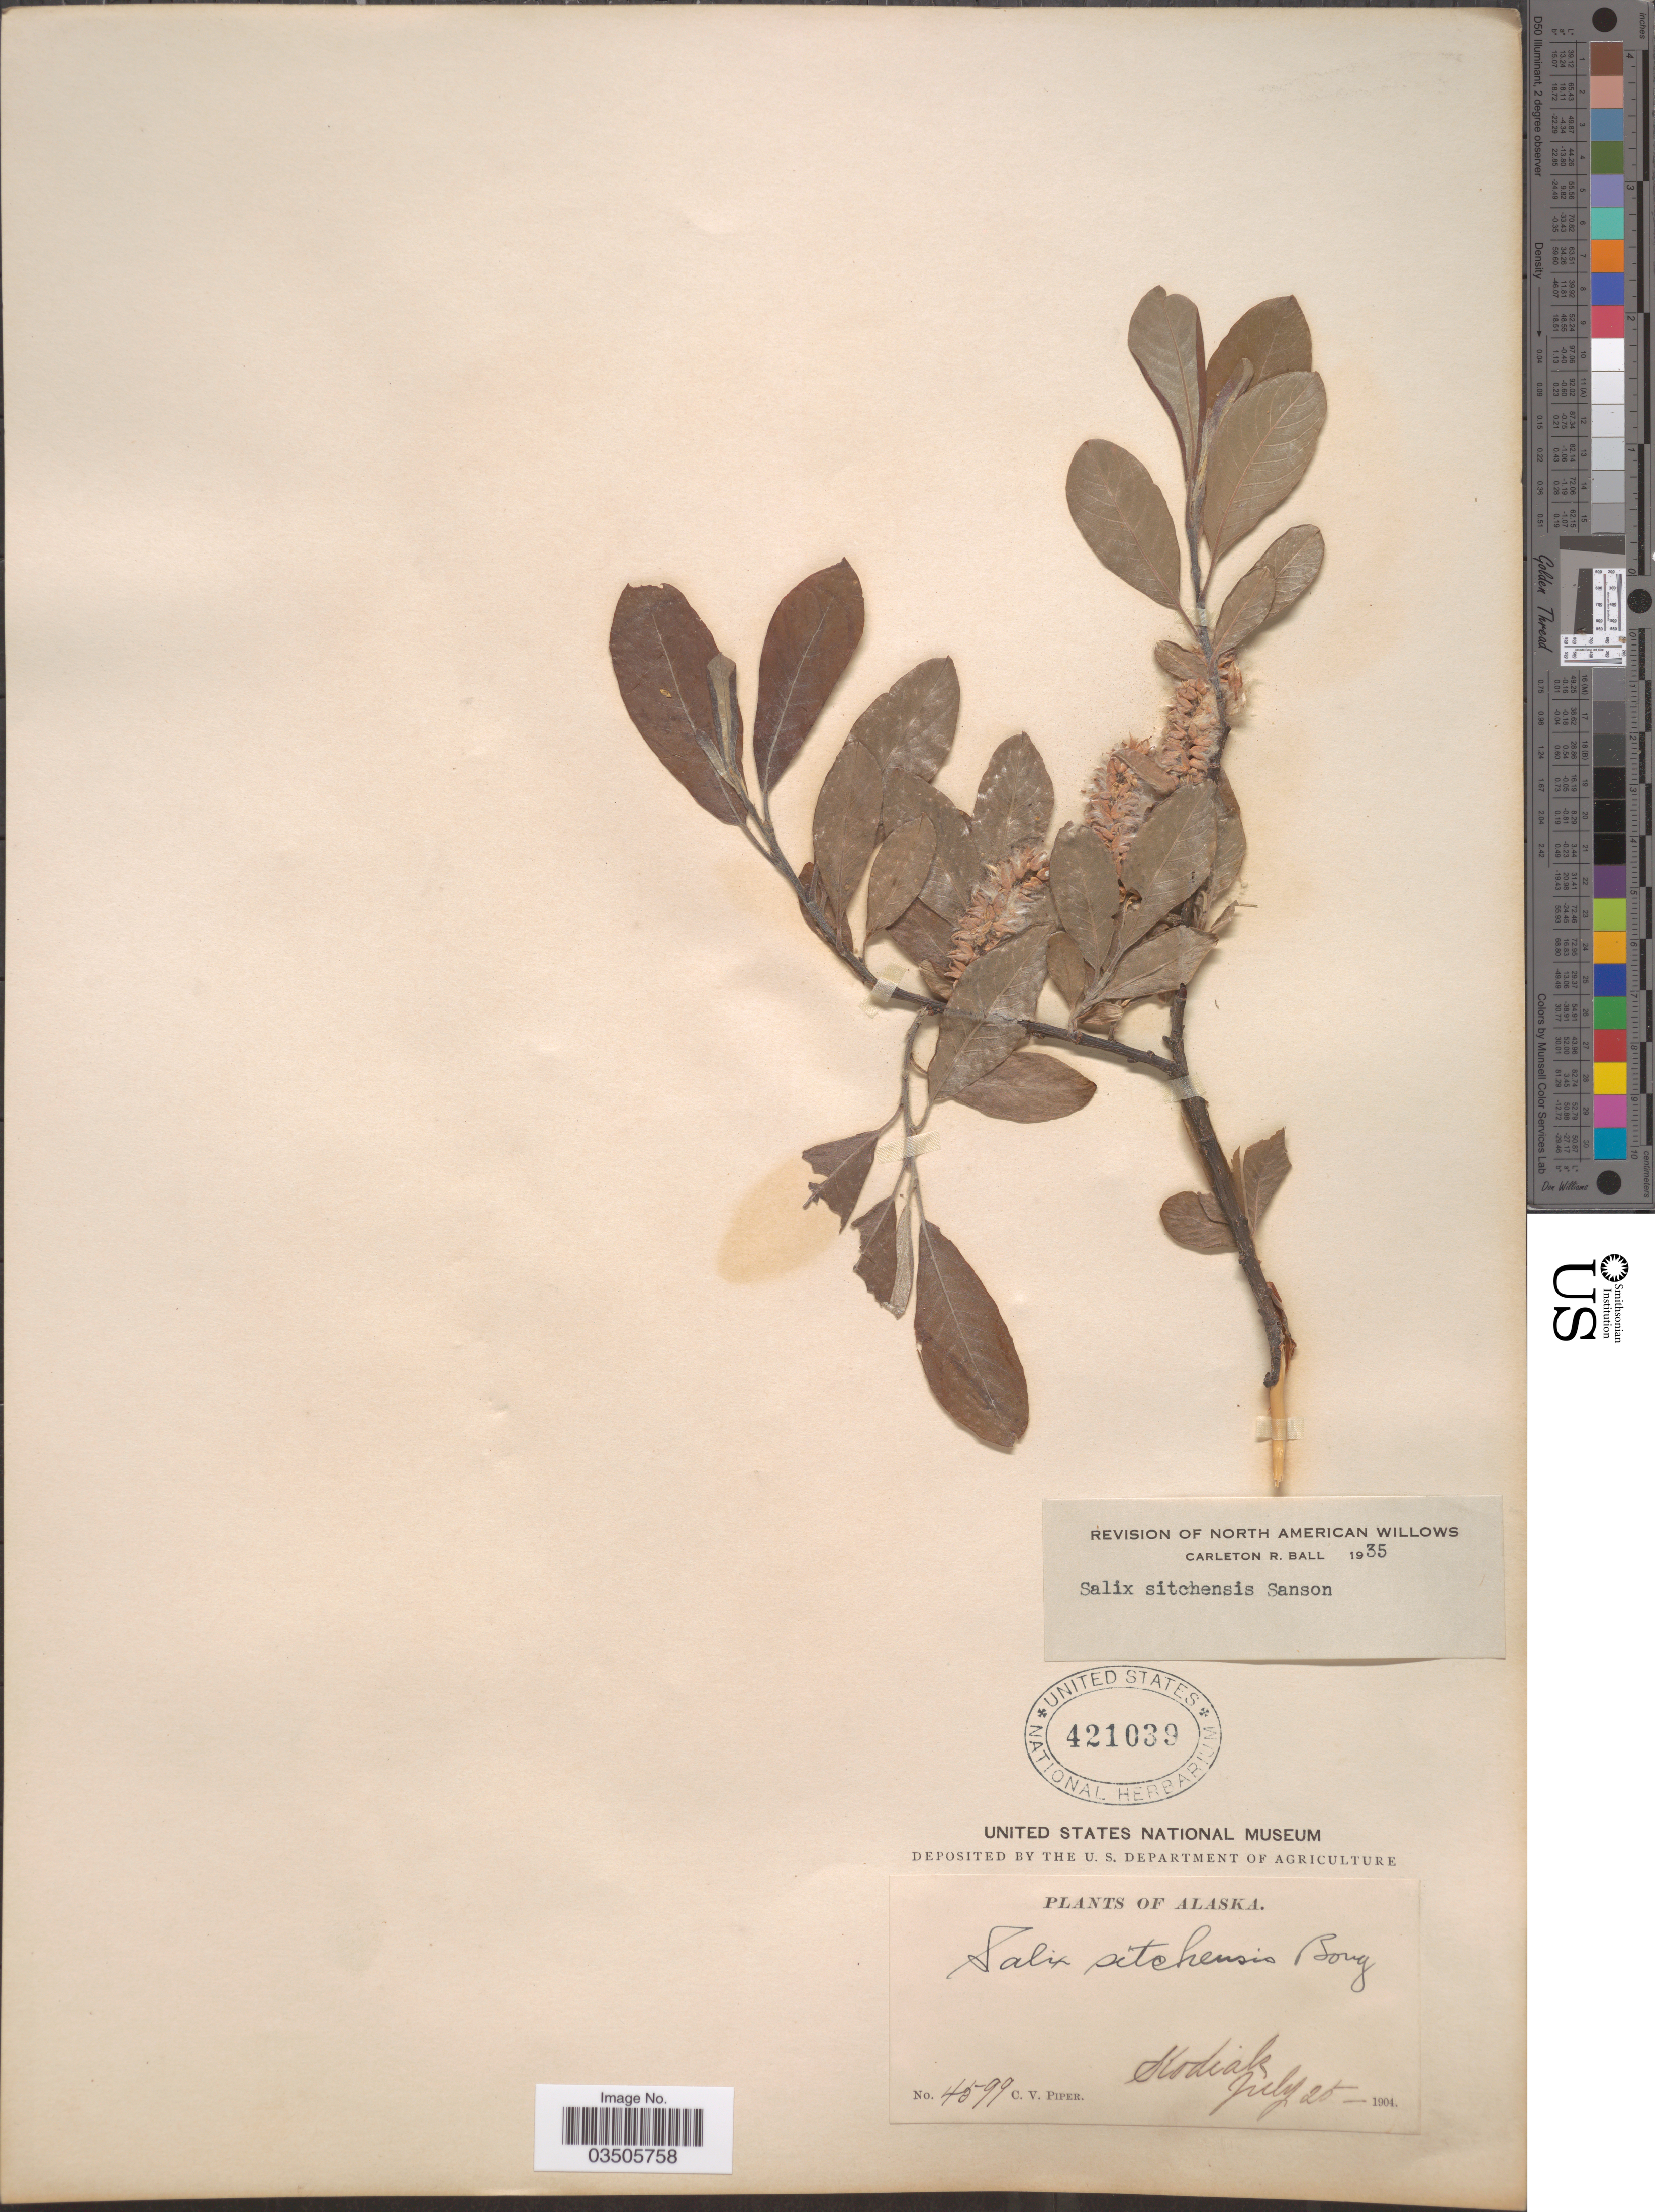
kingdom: Plantae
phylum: Tracheophyta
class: Magnoliopsida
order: Malpighiales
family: Salicaceae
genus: Salix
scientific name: Salix sitchensis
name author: Sanson ex Bong.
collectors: C. V. Piper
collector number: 4599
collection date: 1904-07-25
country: United States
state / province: Alaska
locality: Kodiak.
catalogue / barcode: US 421039